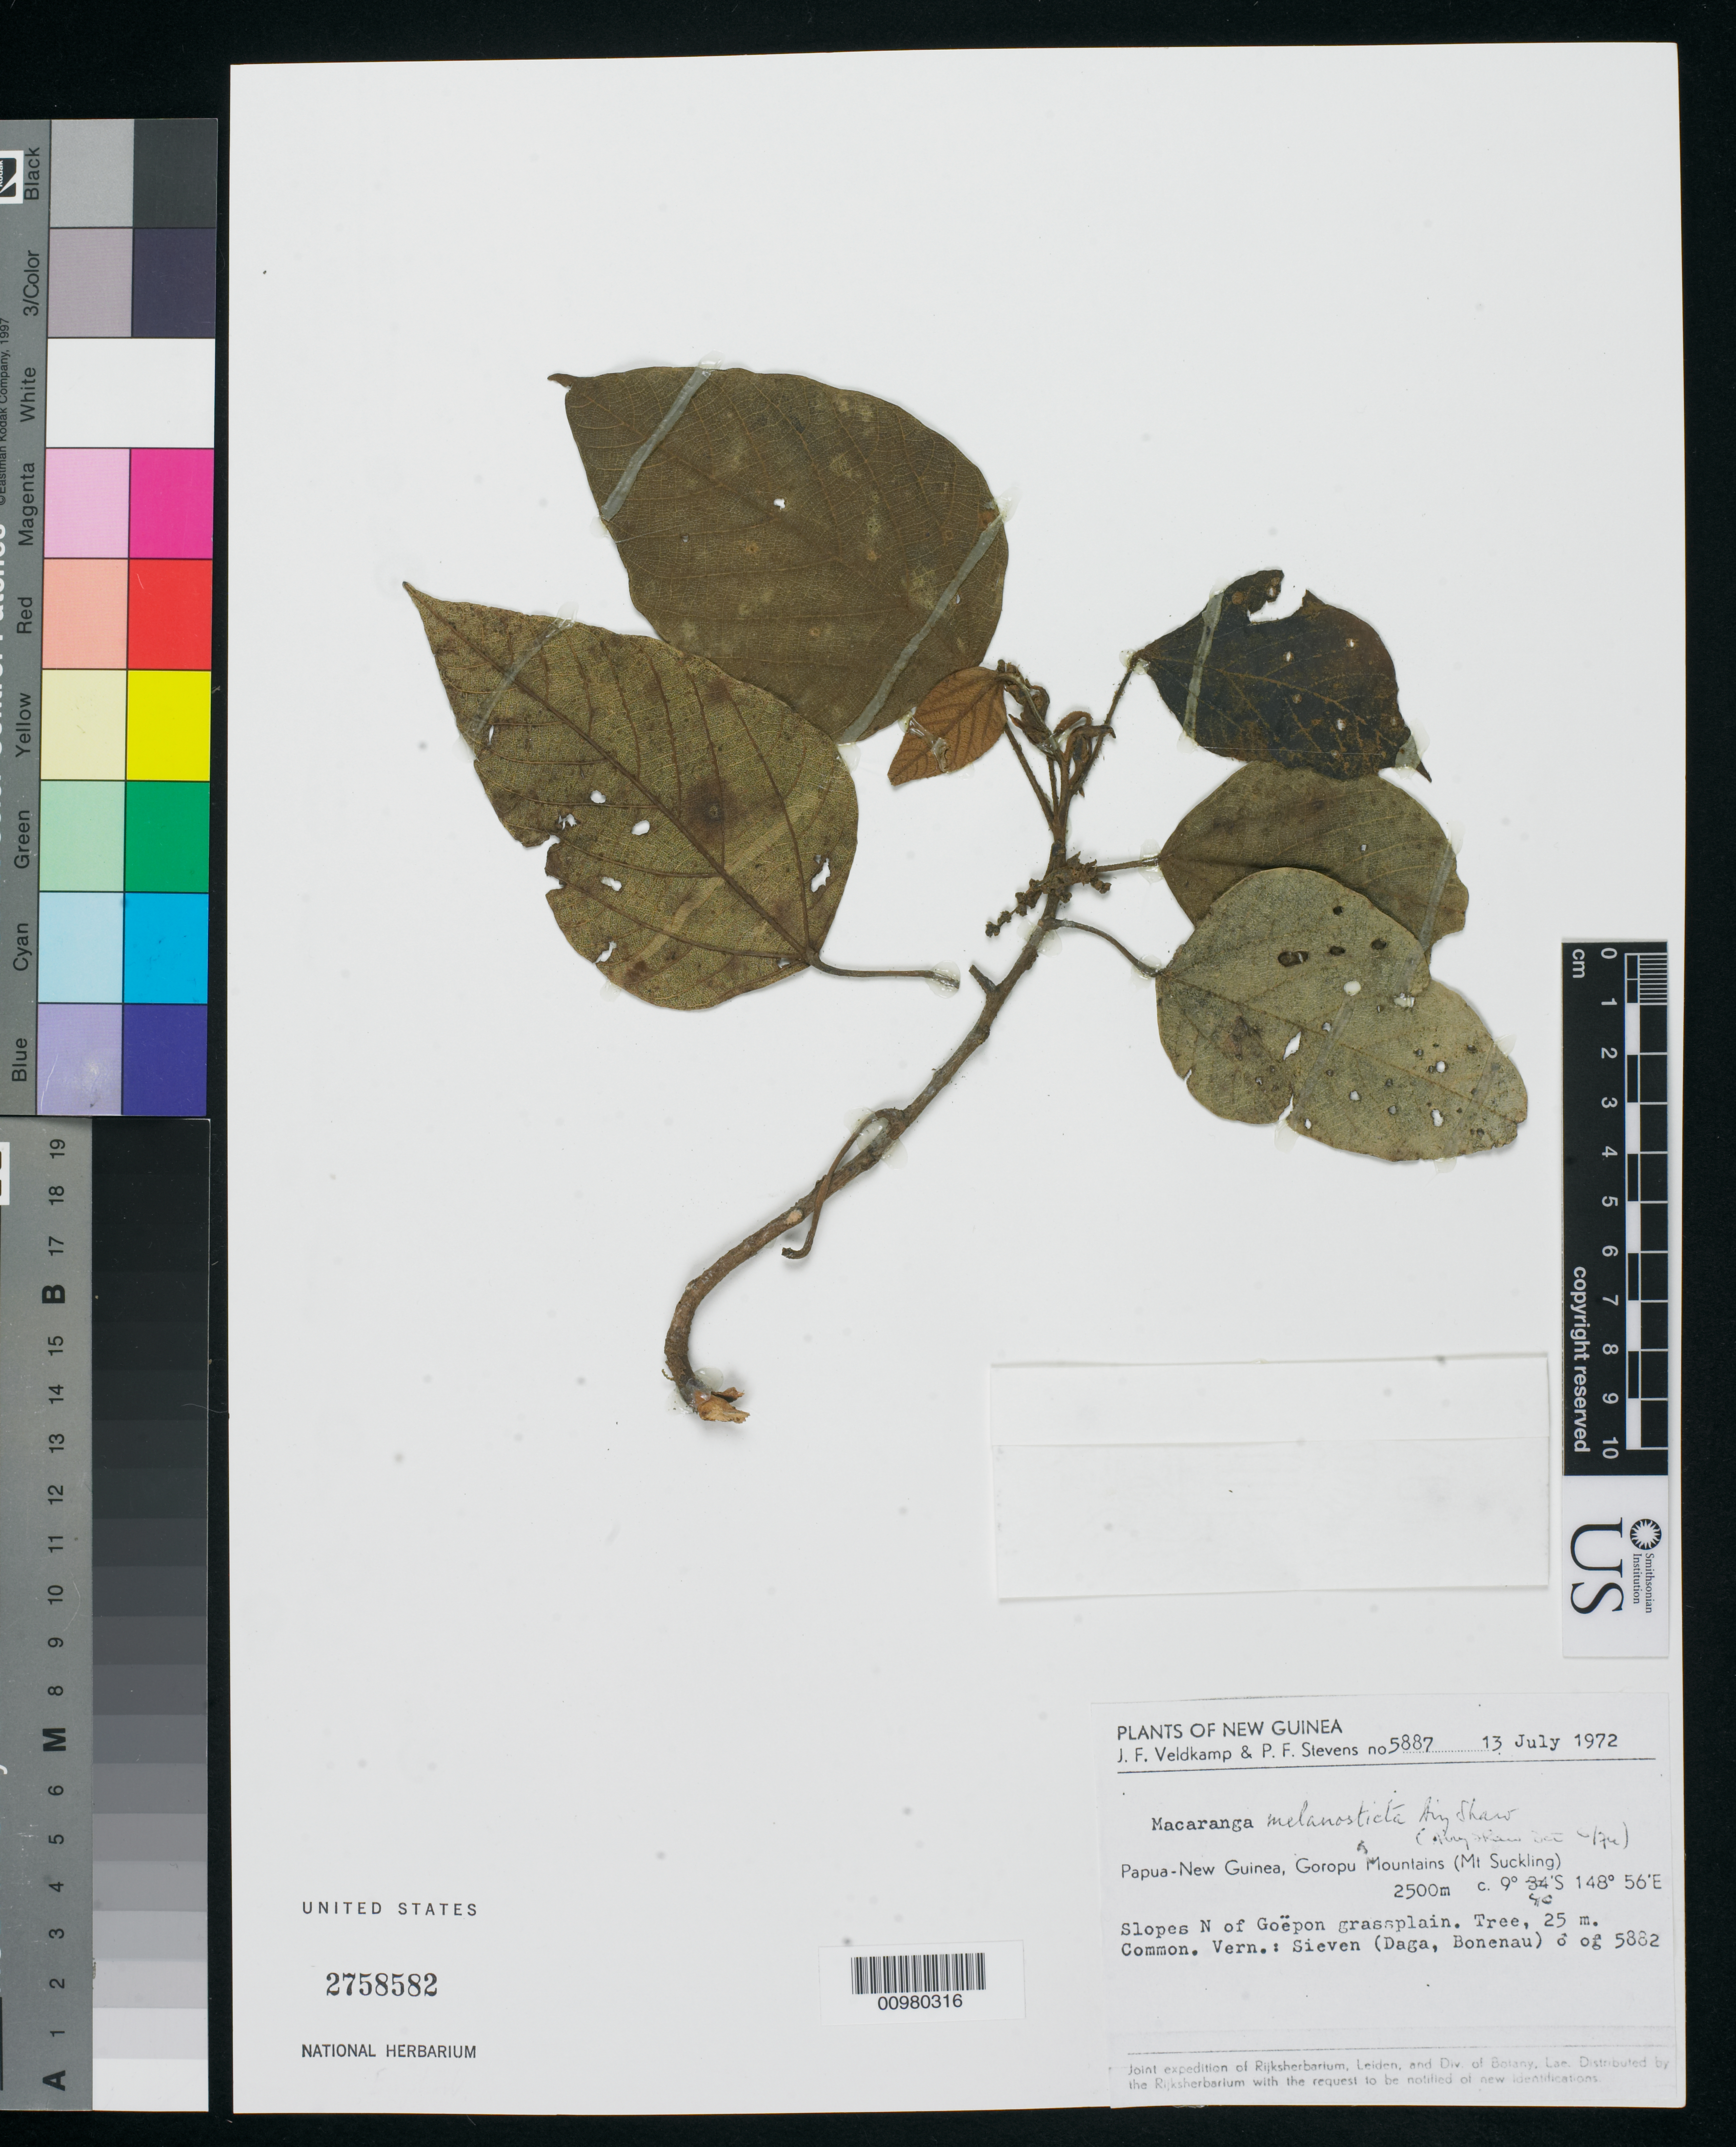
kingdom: Plantae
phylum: Tracheophyta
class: Magnoliopsida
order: Malpighiales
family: Euphorbiaceae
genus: Macaranga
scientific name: Macaranga melanosticta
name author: Airy Shaw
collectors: J. F. Veldkamp & P. F. Stevens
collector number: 5887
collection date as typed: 13 Jul 1972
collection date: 1972-07-13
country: Papua New Guinea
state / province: Northern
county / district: Tufi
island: New Guinea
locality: Goropu Mountains (Mt Suckling), slopes N of Goepon grassplain.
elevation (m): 2500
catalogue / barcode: US 2758582